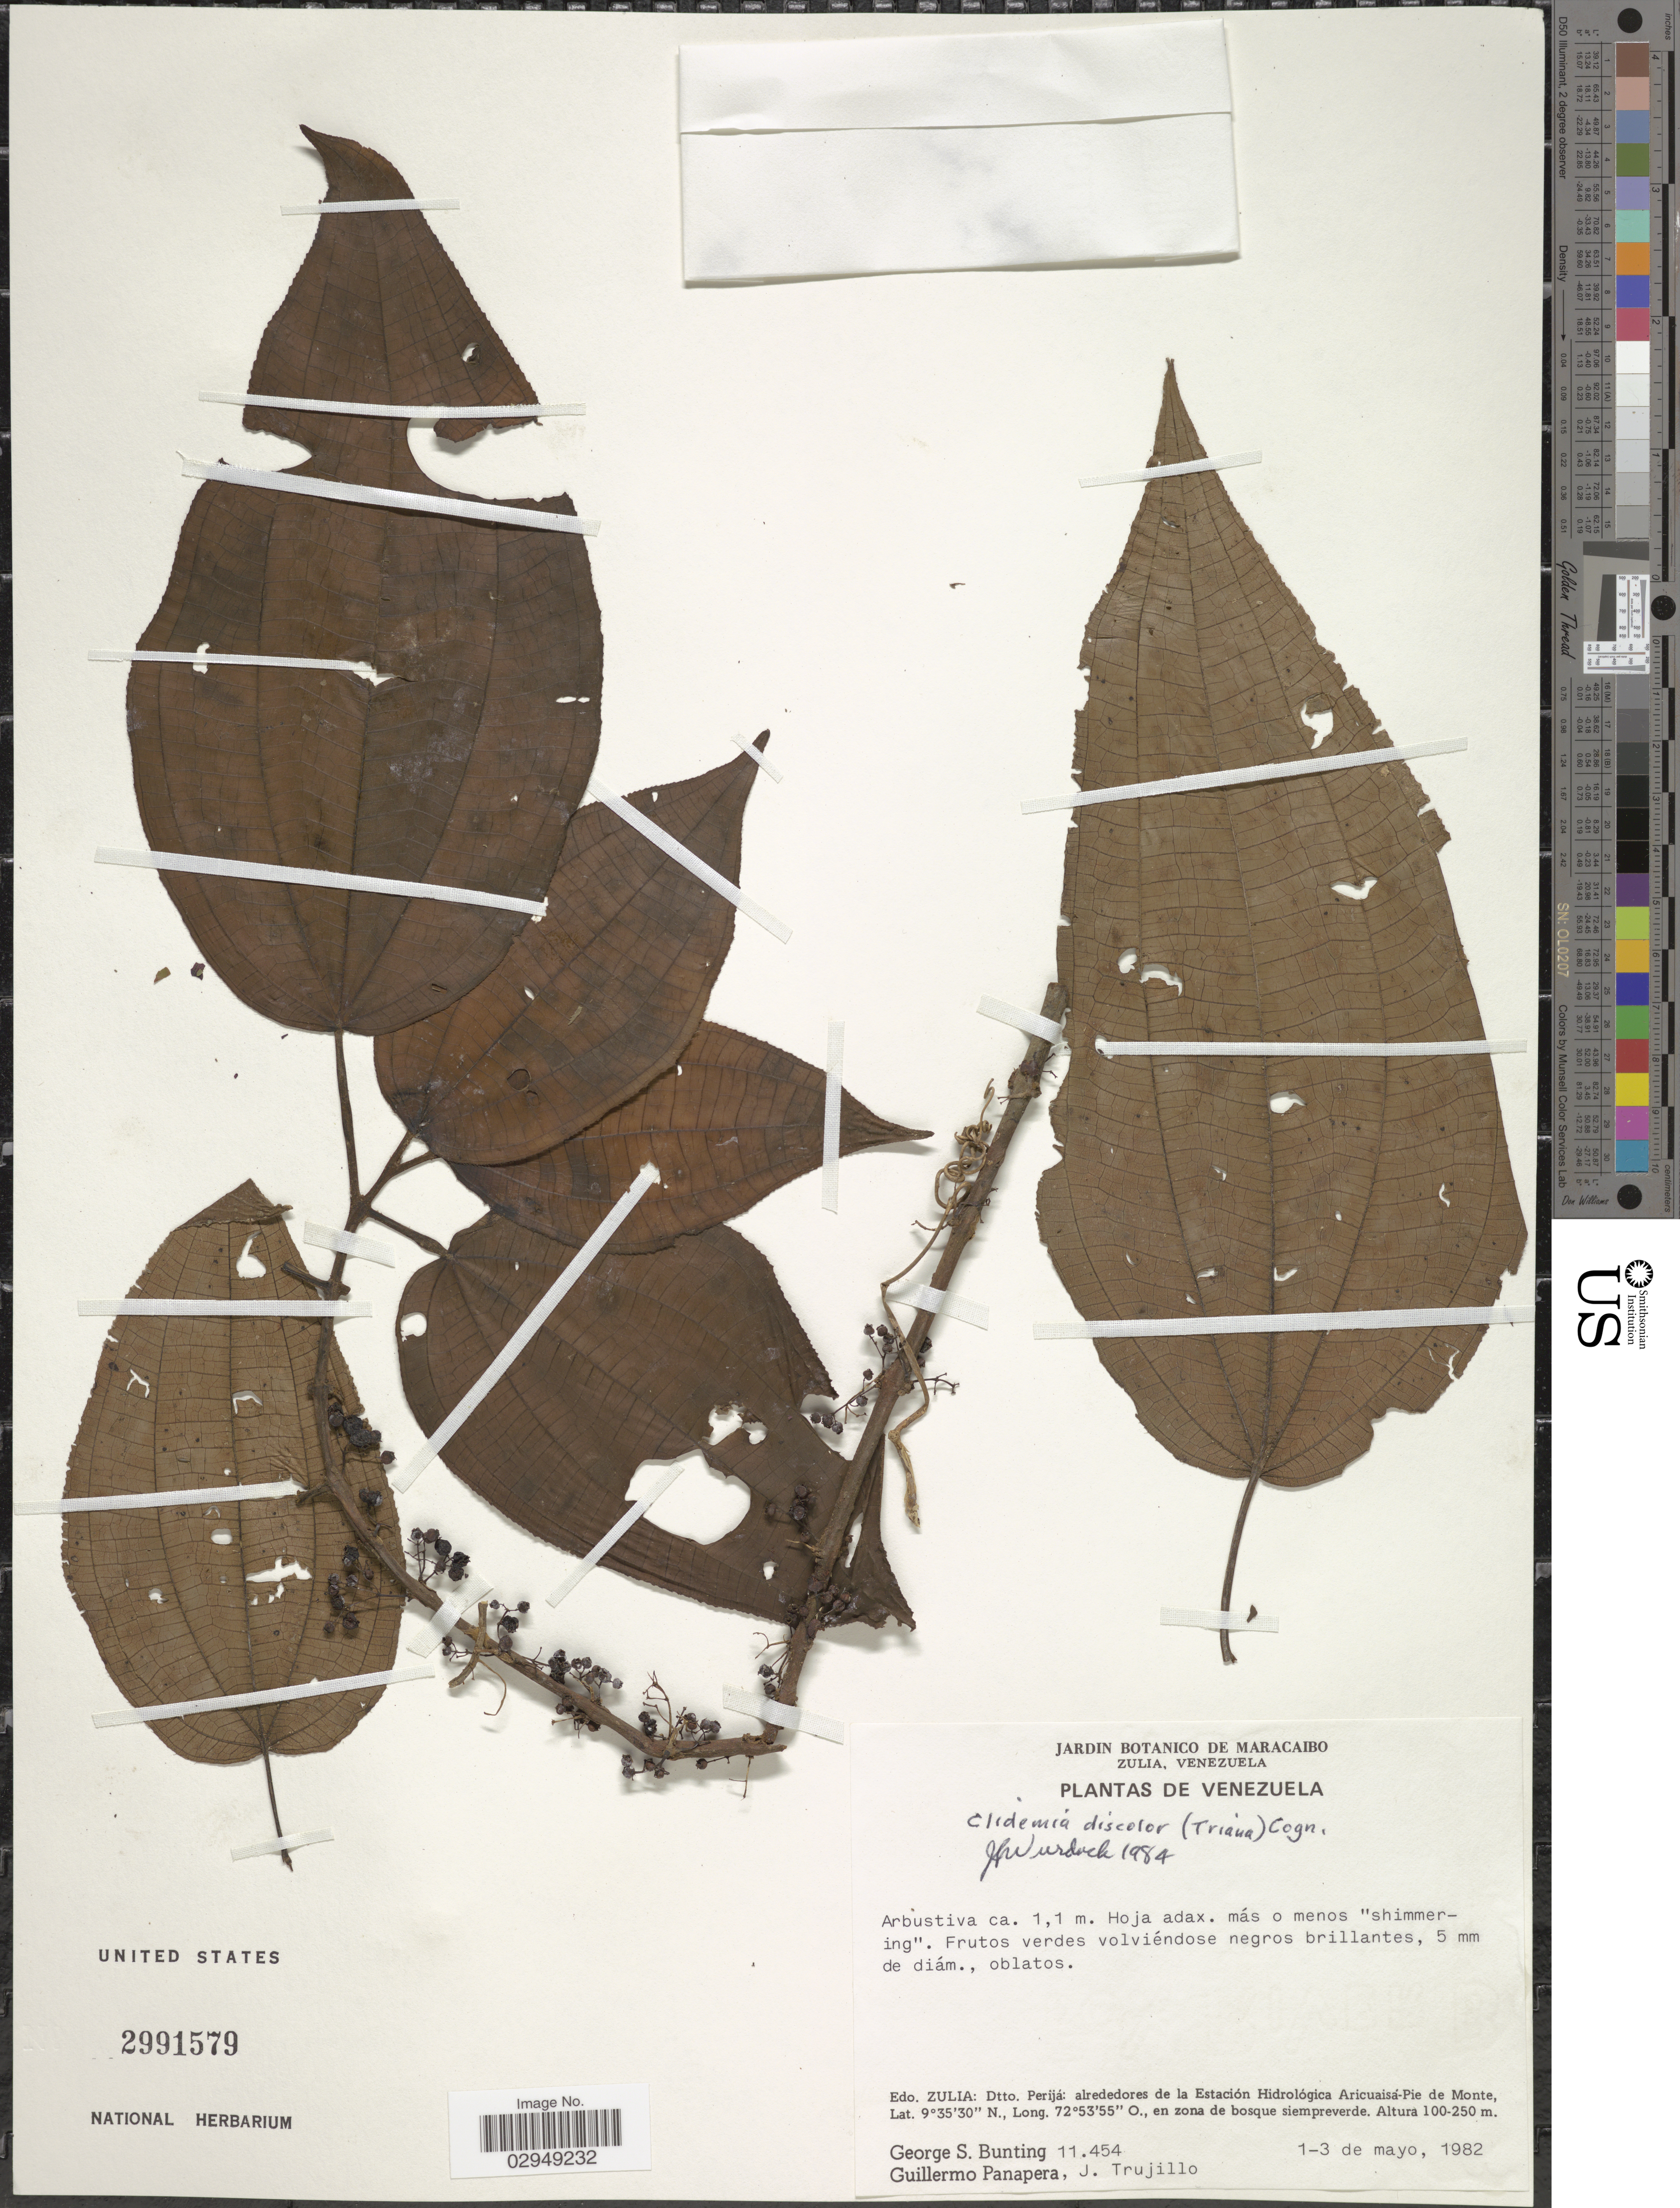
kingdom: Plantae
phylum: Tracheophyta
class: Magnoliopsida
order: Myrtales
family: Melastomataceae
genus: Clidemia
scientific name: Clidemia discolor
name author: (Triana) Cogn.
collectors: G. S. Bunting, G. Panapera & J. Trujillo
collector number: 11454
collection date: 1982-05-01/1982-05-03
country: Venezuela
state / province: Zulia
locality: Dtto. Perijá, alrededores de la Estación Hidrológica Aricuaisá-Pie de Monte.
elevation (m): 100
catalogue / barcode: US 2991579